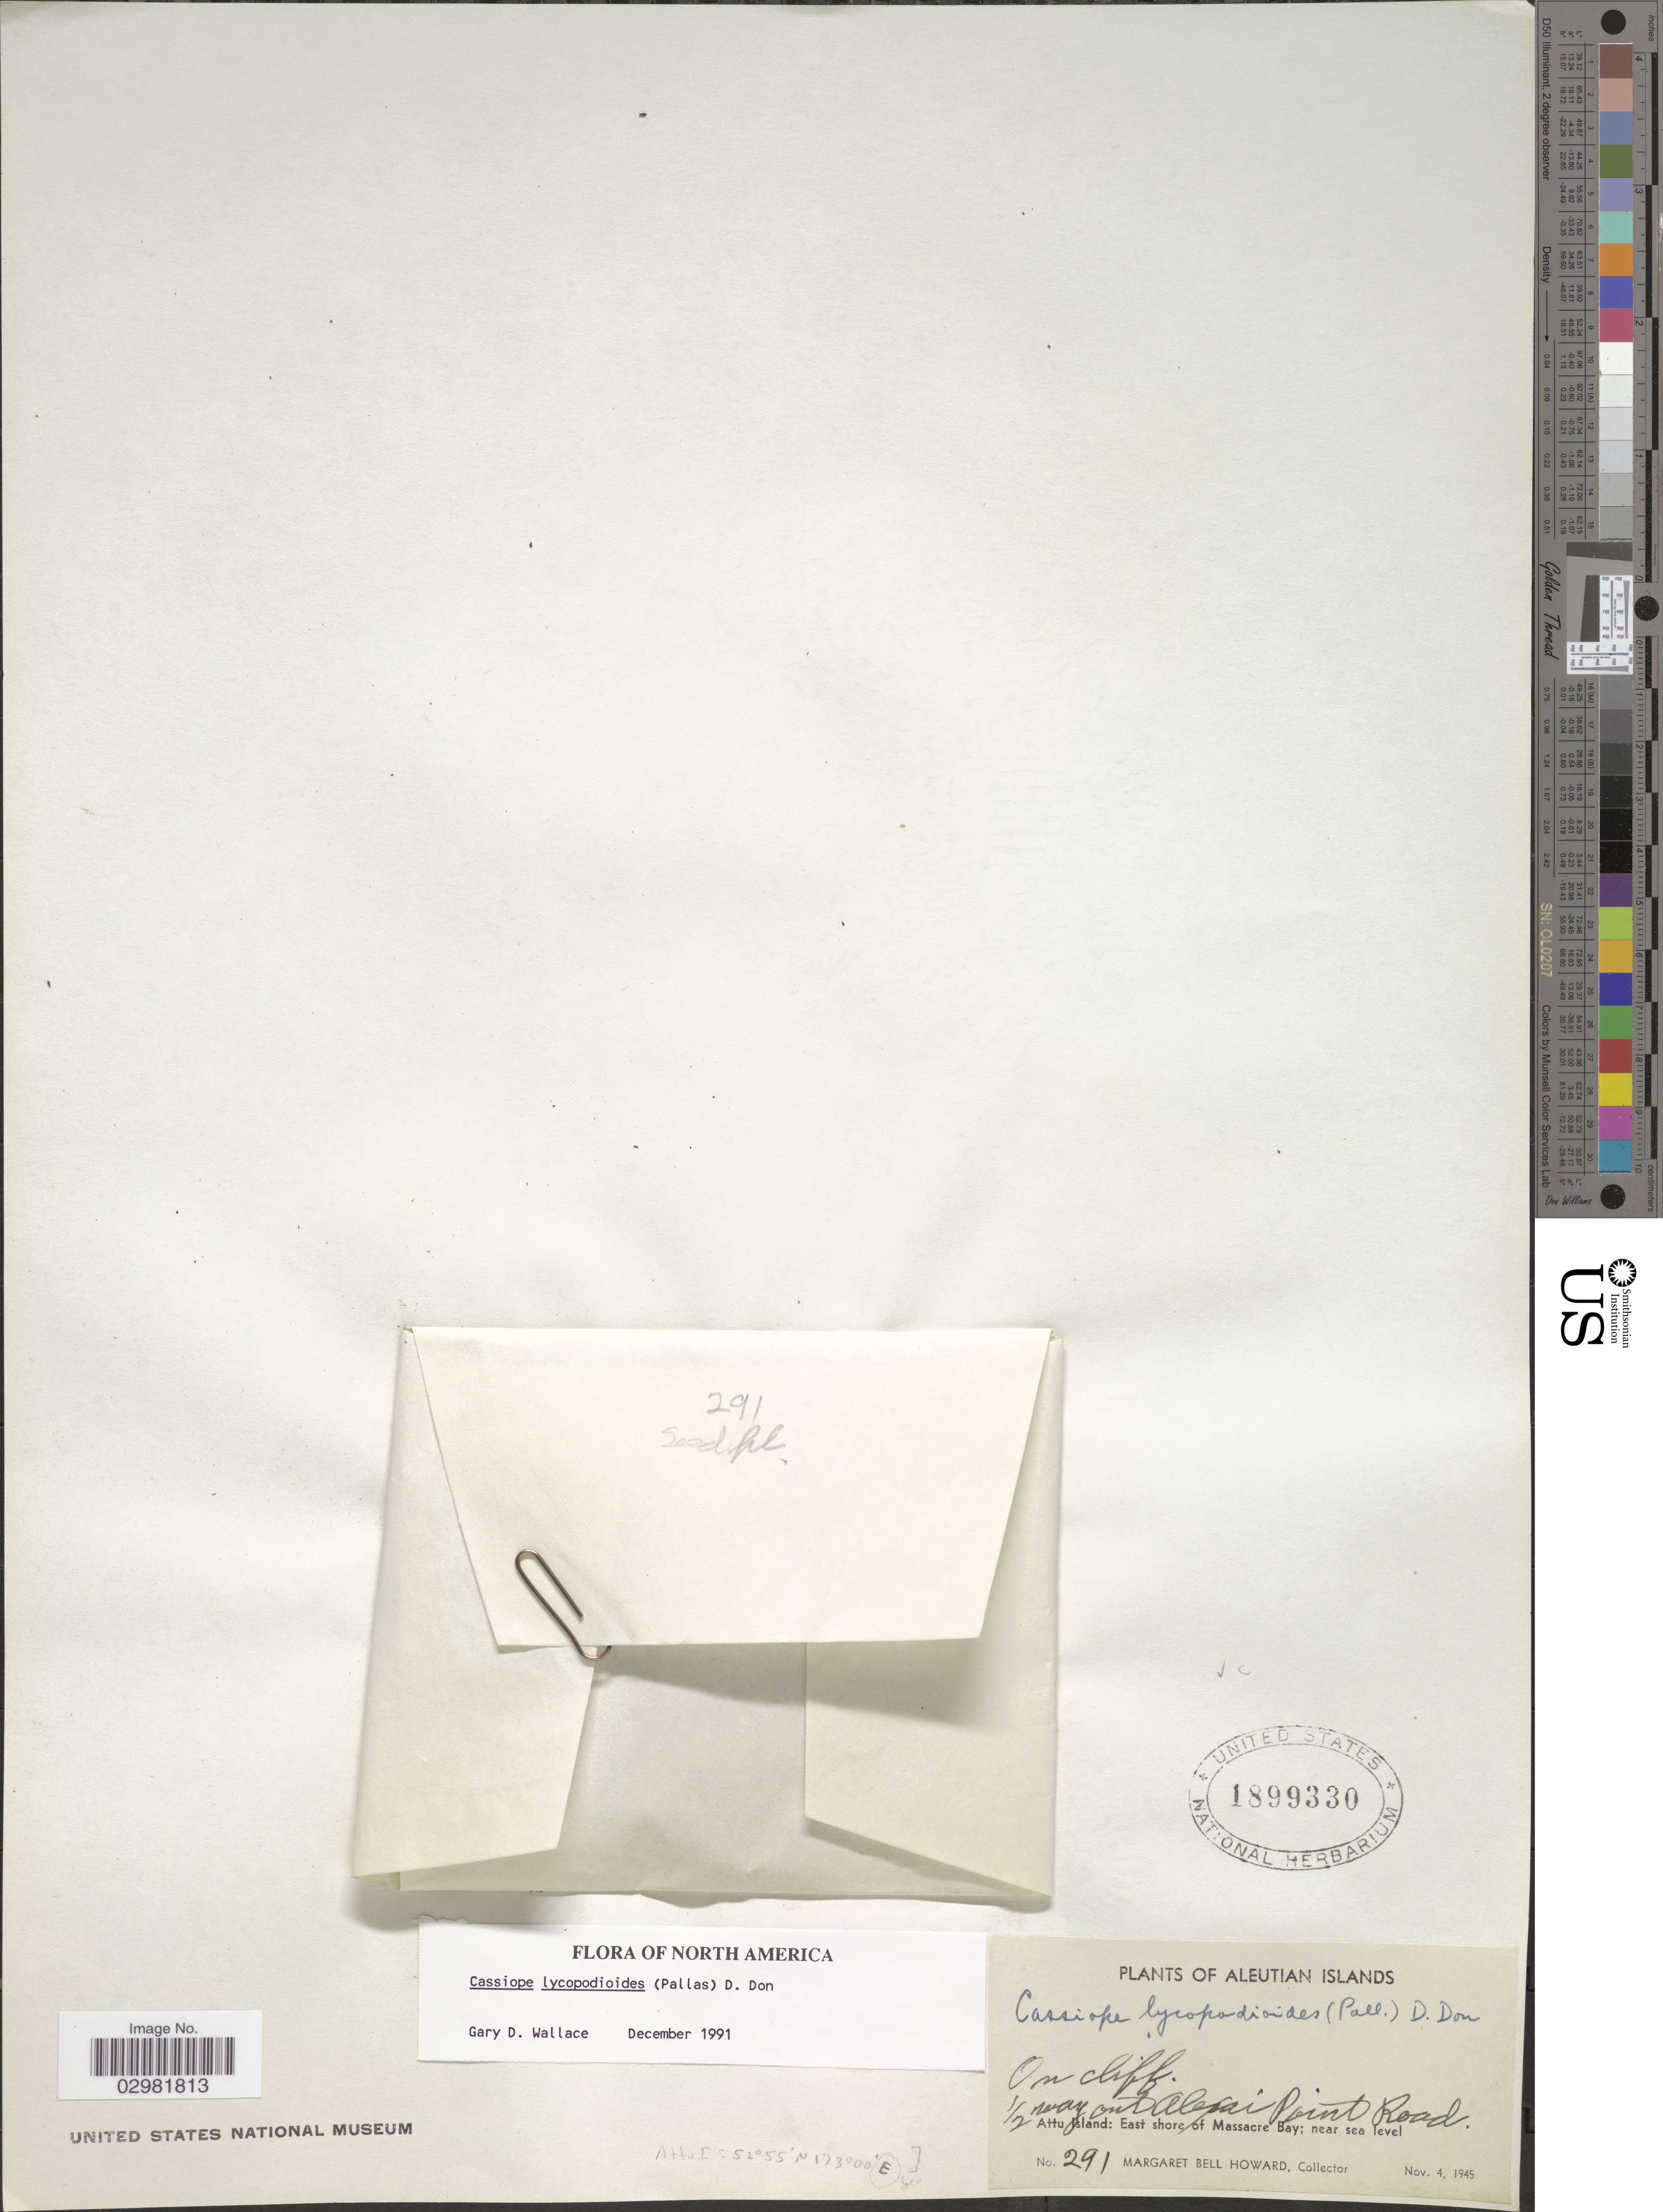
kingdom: Plantae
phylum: Tracheophyta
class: Magnoliopsida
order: Ericales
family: Ericaceae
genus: Cassiope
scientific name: Cassiope lycopodioides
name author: (Pall.) D. Don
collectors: M. B. Howard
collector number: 291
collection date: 1945-11-04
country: United States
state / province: Alaska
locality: Aleutian Islands. ½ way out Alepai Point Road. Attu Island: East shore of Massacre Bay.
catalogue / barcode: US 1899330